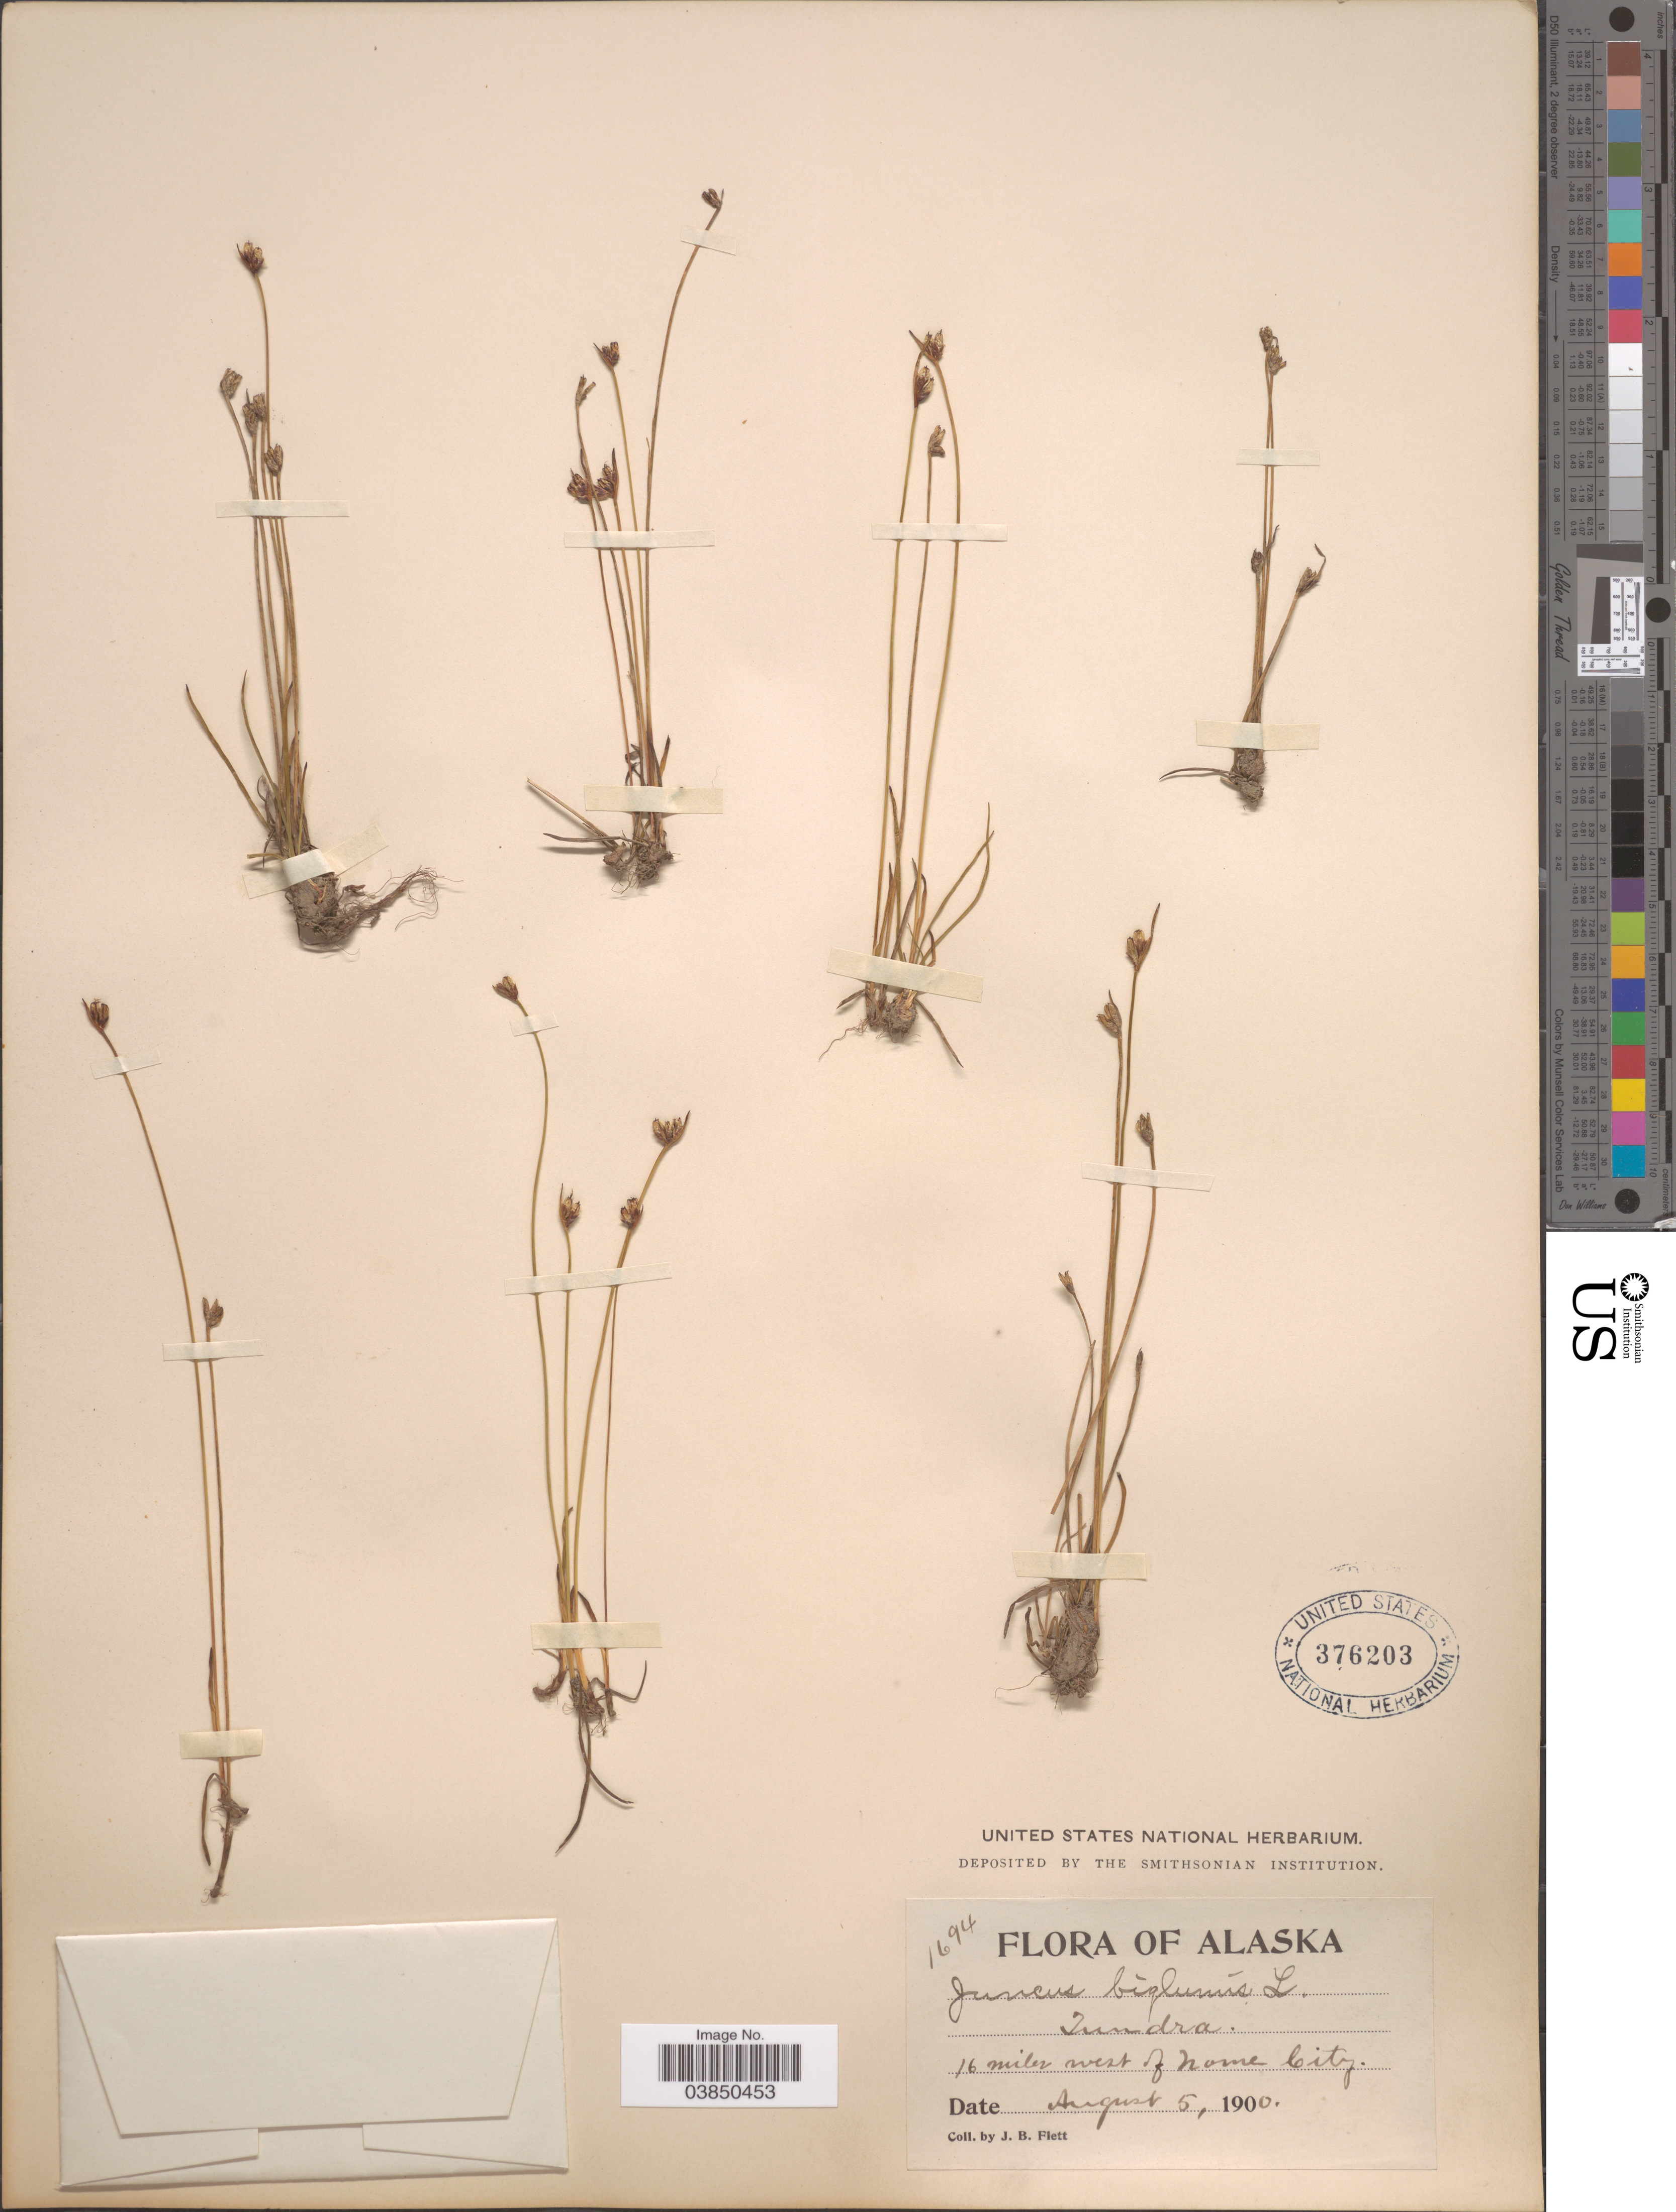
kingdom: Plantae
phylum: Tracheophyta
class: Liliopsida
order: Poales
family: Juncaceae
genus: Juncus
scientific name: Juncus biglumis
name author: L.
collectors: J. Flett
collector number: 1694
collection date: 1900-08-05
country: United States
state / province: Alaska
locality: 16 miles west Nome City.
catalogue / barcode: US 376203